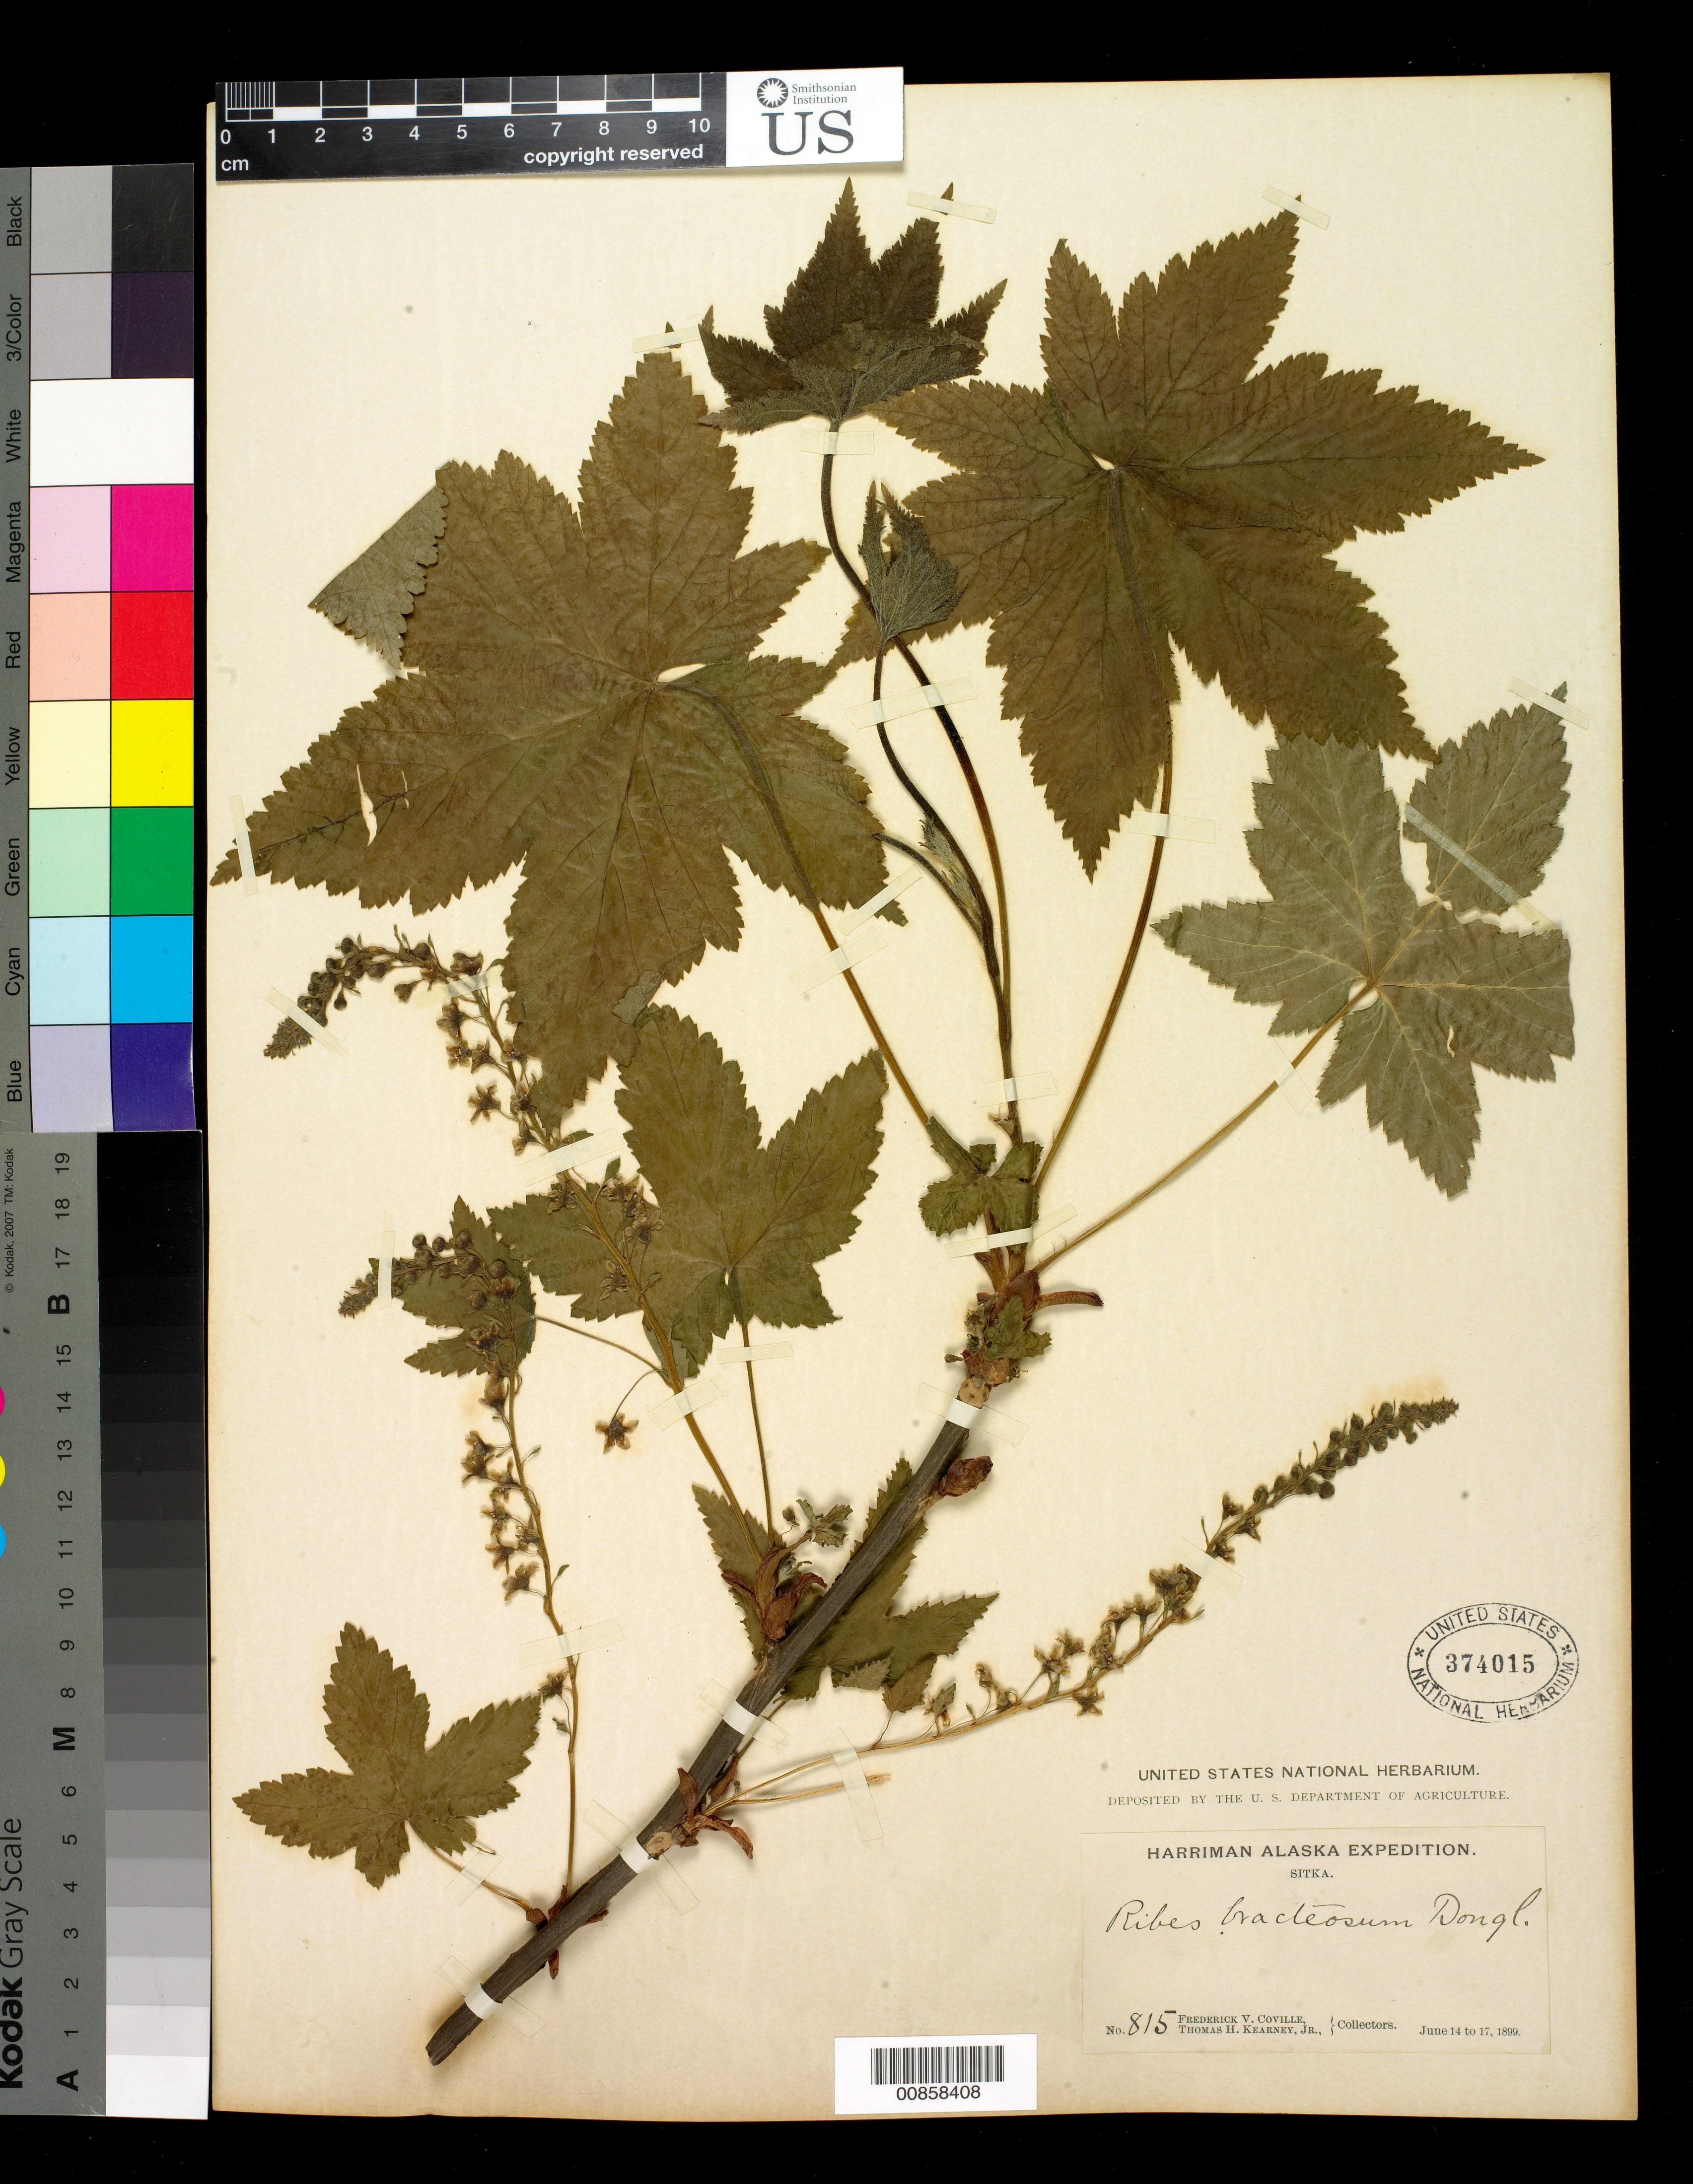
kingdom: Plantae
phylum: Tracheophyta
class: Magnoliopsida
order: Saxifragales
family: Grossulariaceae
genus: Ribes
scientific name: Ribes bracteosum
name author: Douglas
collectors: F. V. Coville & T. H. Kearney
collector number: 815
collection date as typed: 14 Jun 1899 to 17 Jun 1899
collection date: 1899-06-14/1899-06-17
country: United States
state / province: Alaska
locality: Sitka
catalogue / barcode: US 374015